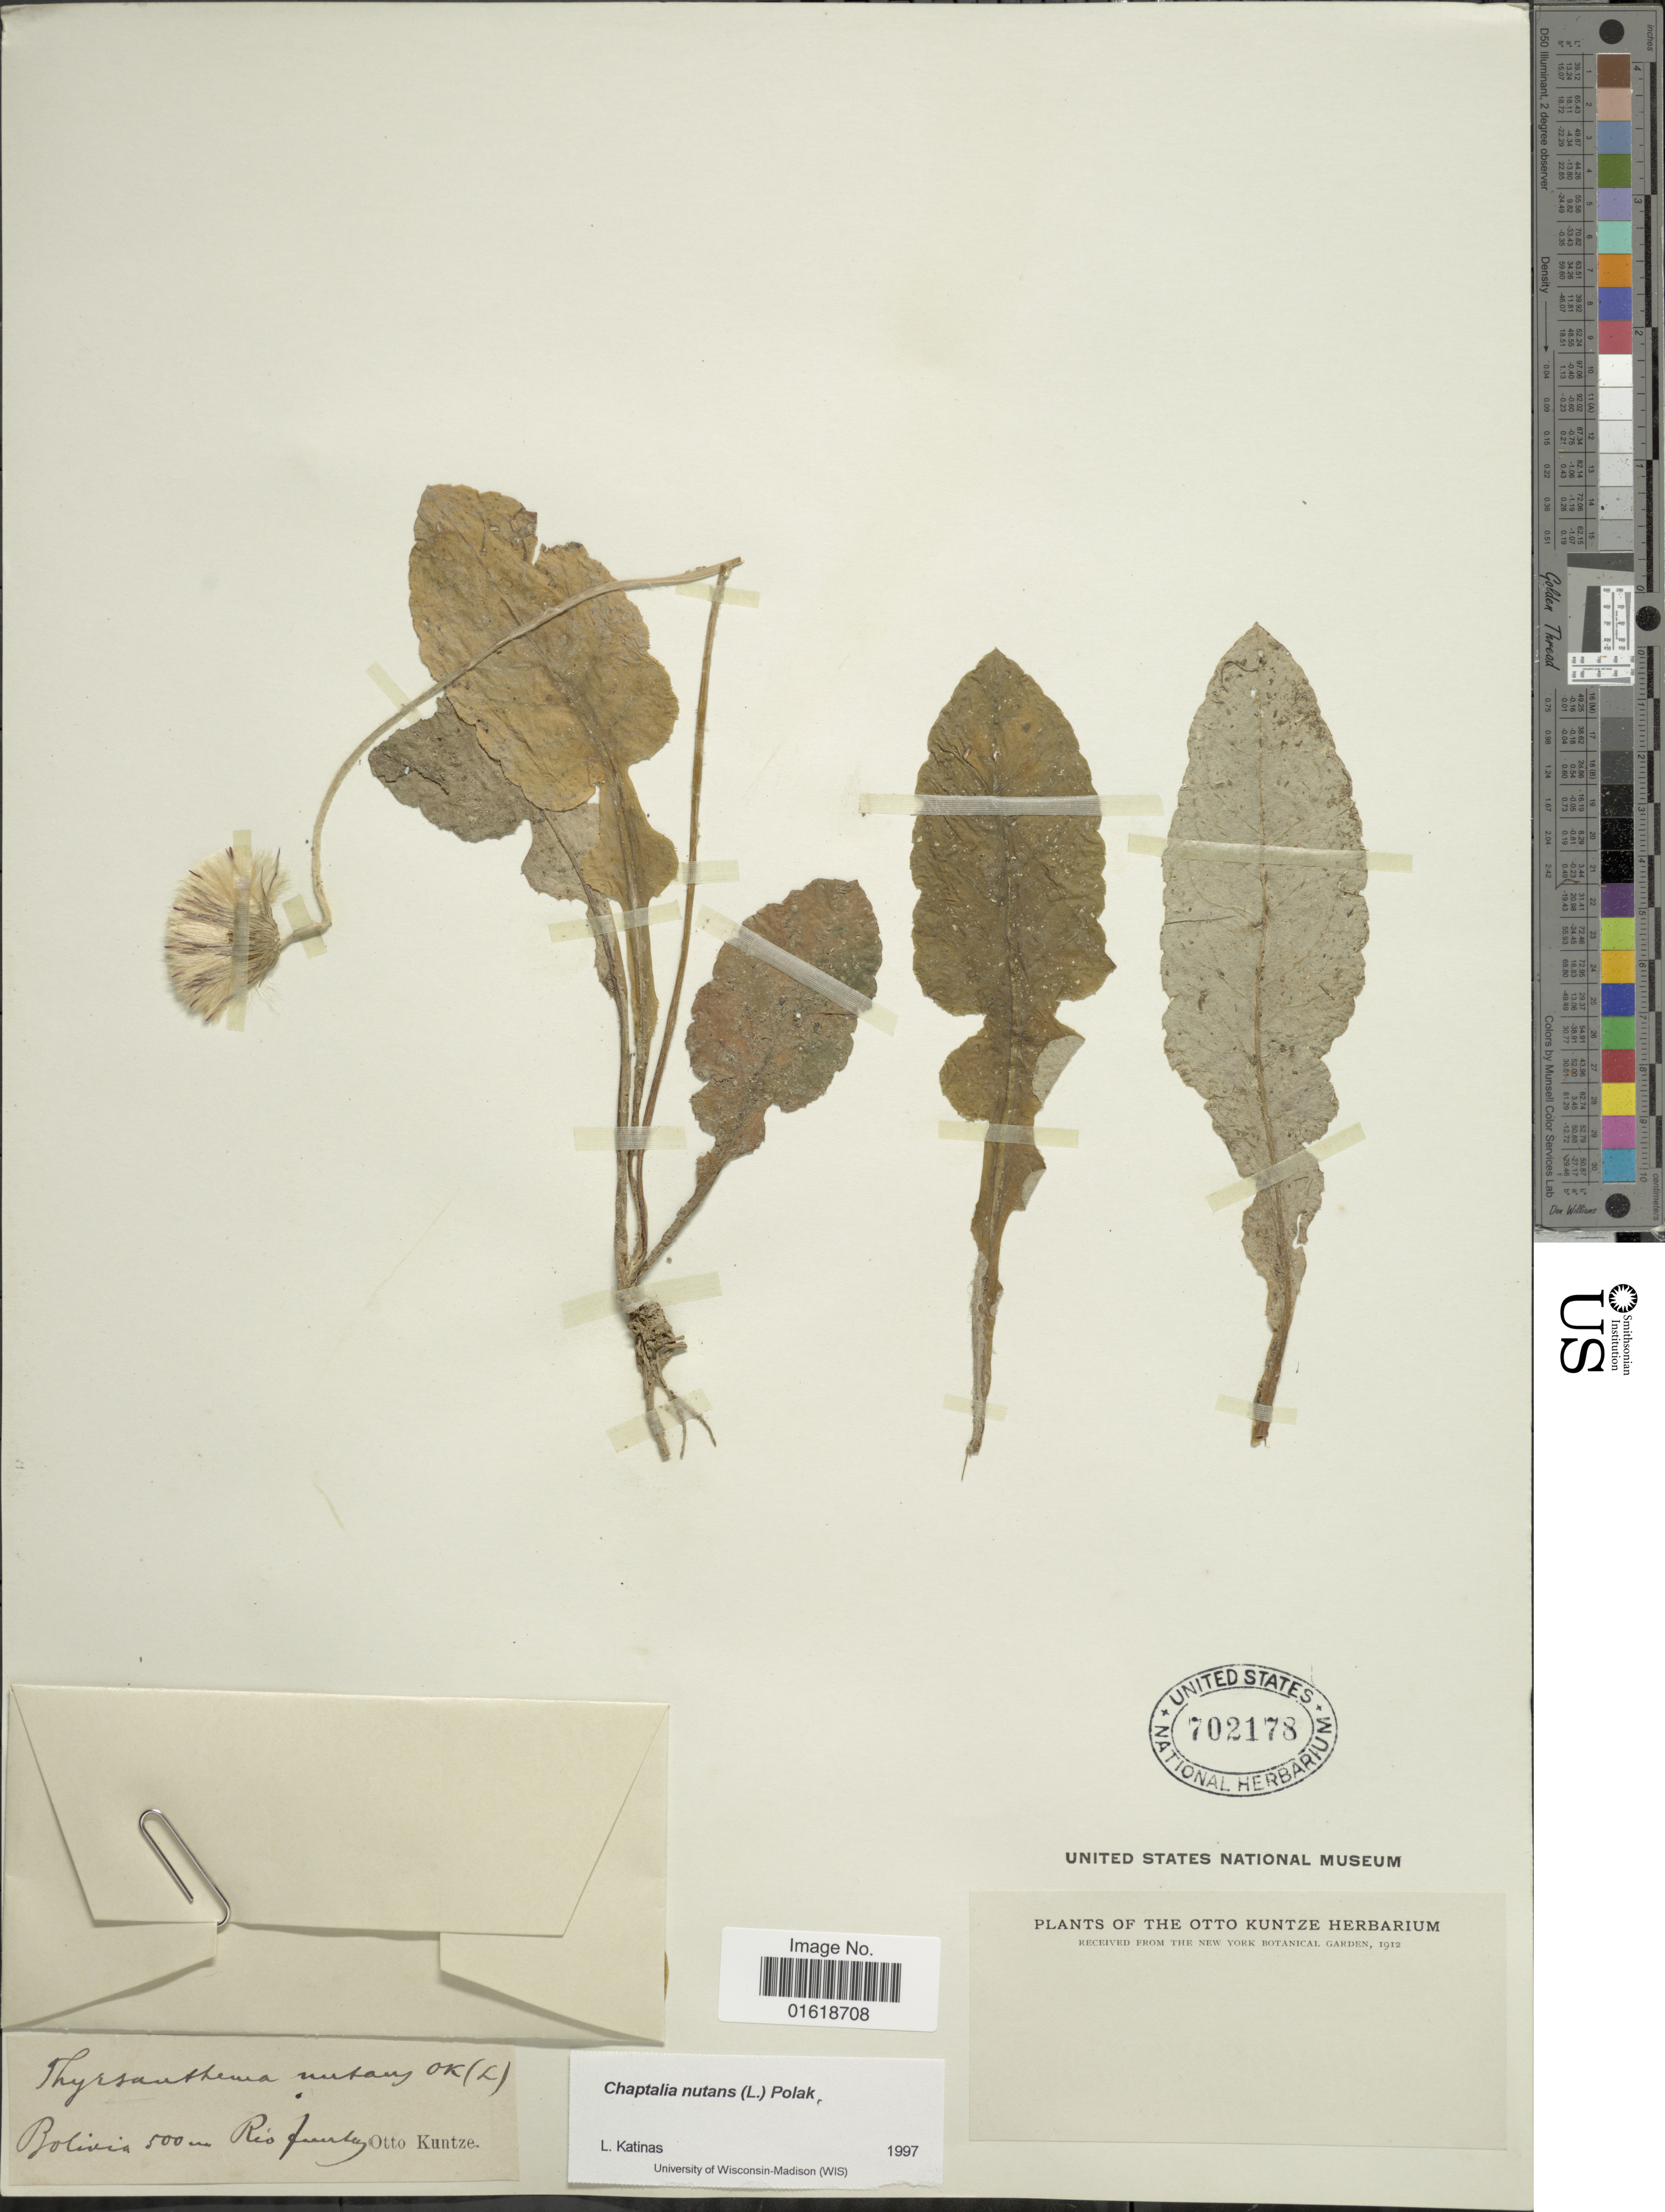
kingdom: Plantae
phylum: Tracheophyta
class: Magnoliopsida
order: Asterales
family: Asteraceae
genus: Chaptalia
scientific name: Chaptalia nutans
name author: (L.) Pol.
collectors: C.E.O. Kuntze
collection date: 1912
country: Bolivia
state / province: Cochabamba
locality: Río Juntas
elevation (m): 500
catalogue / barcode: US 702178